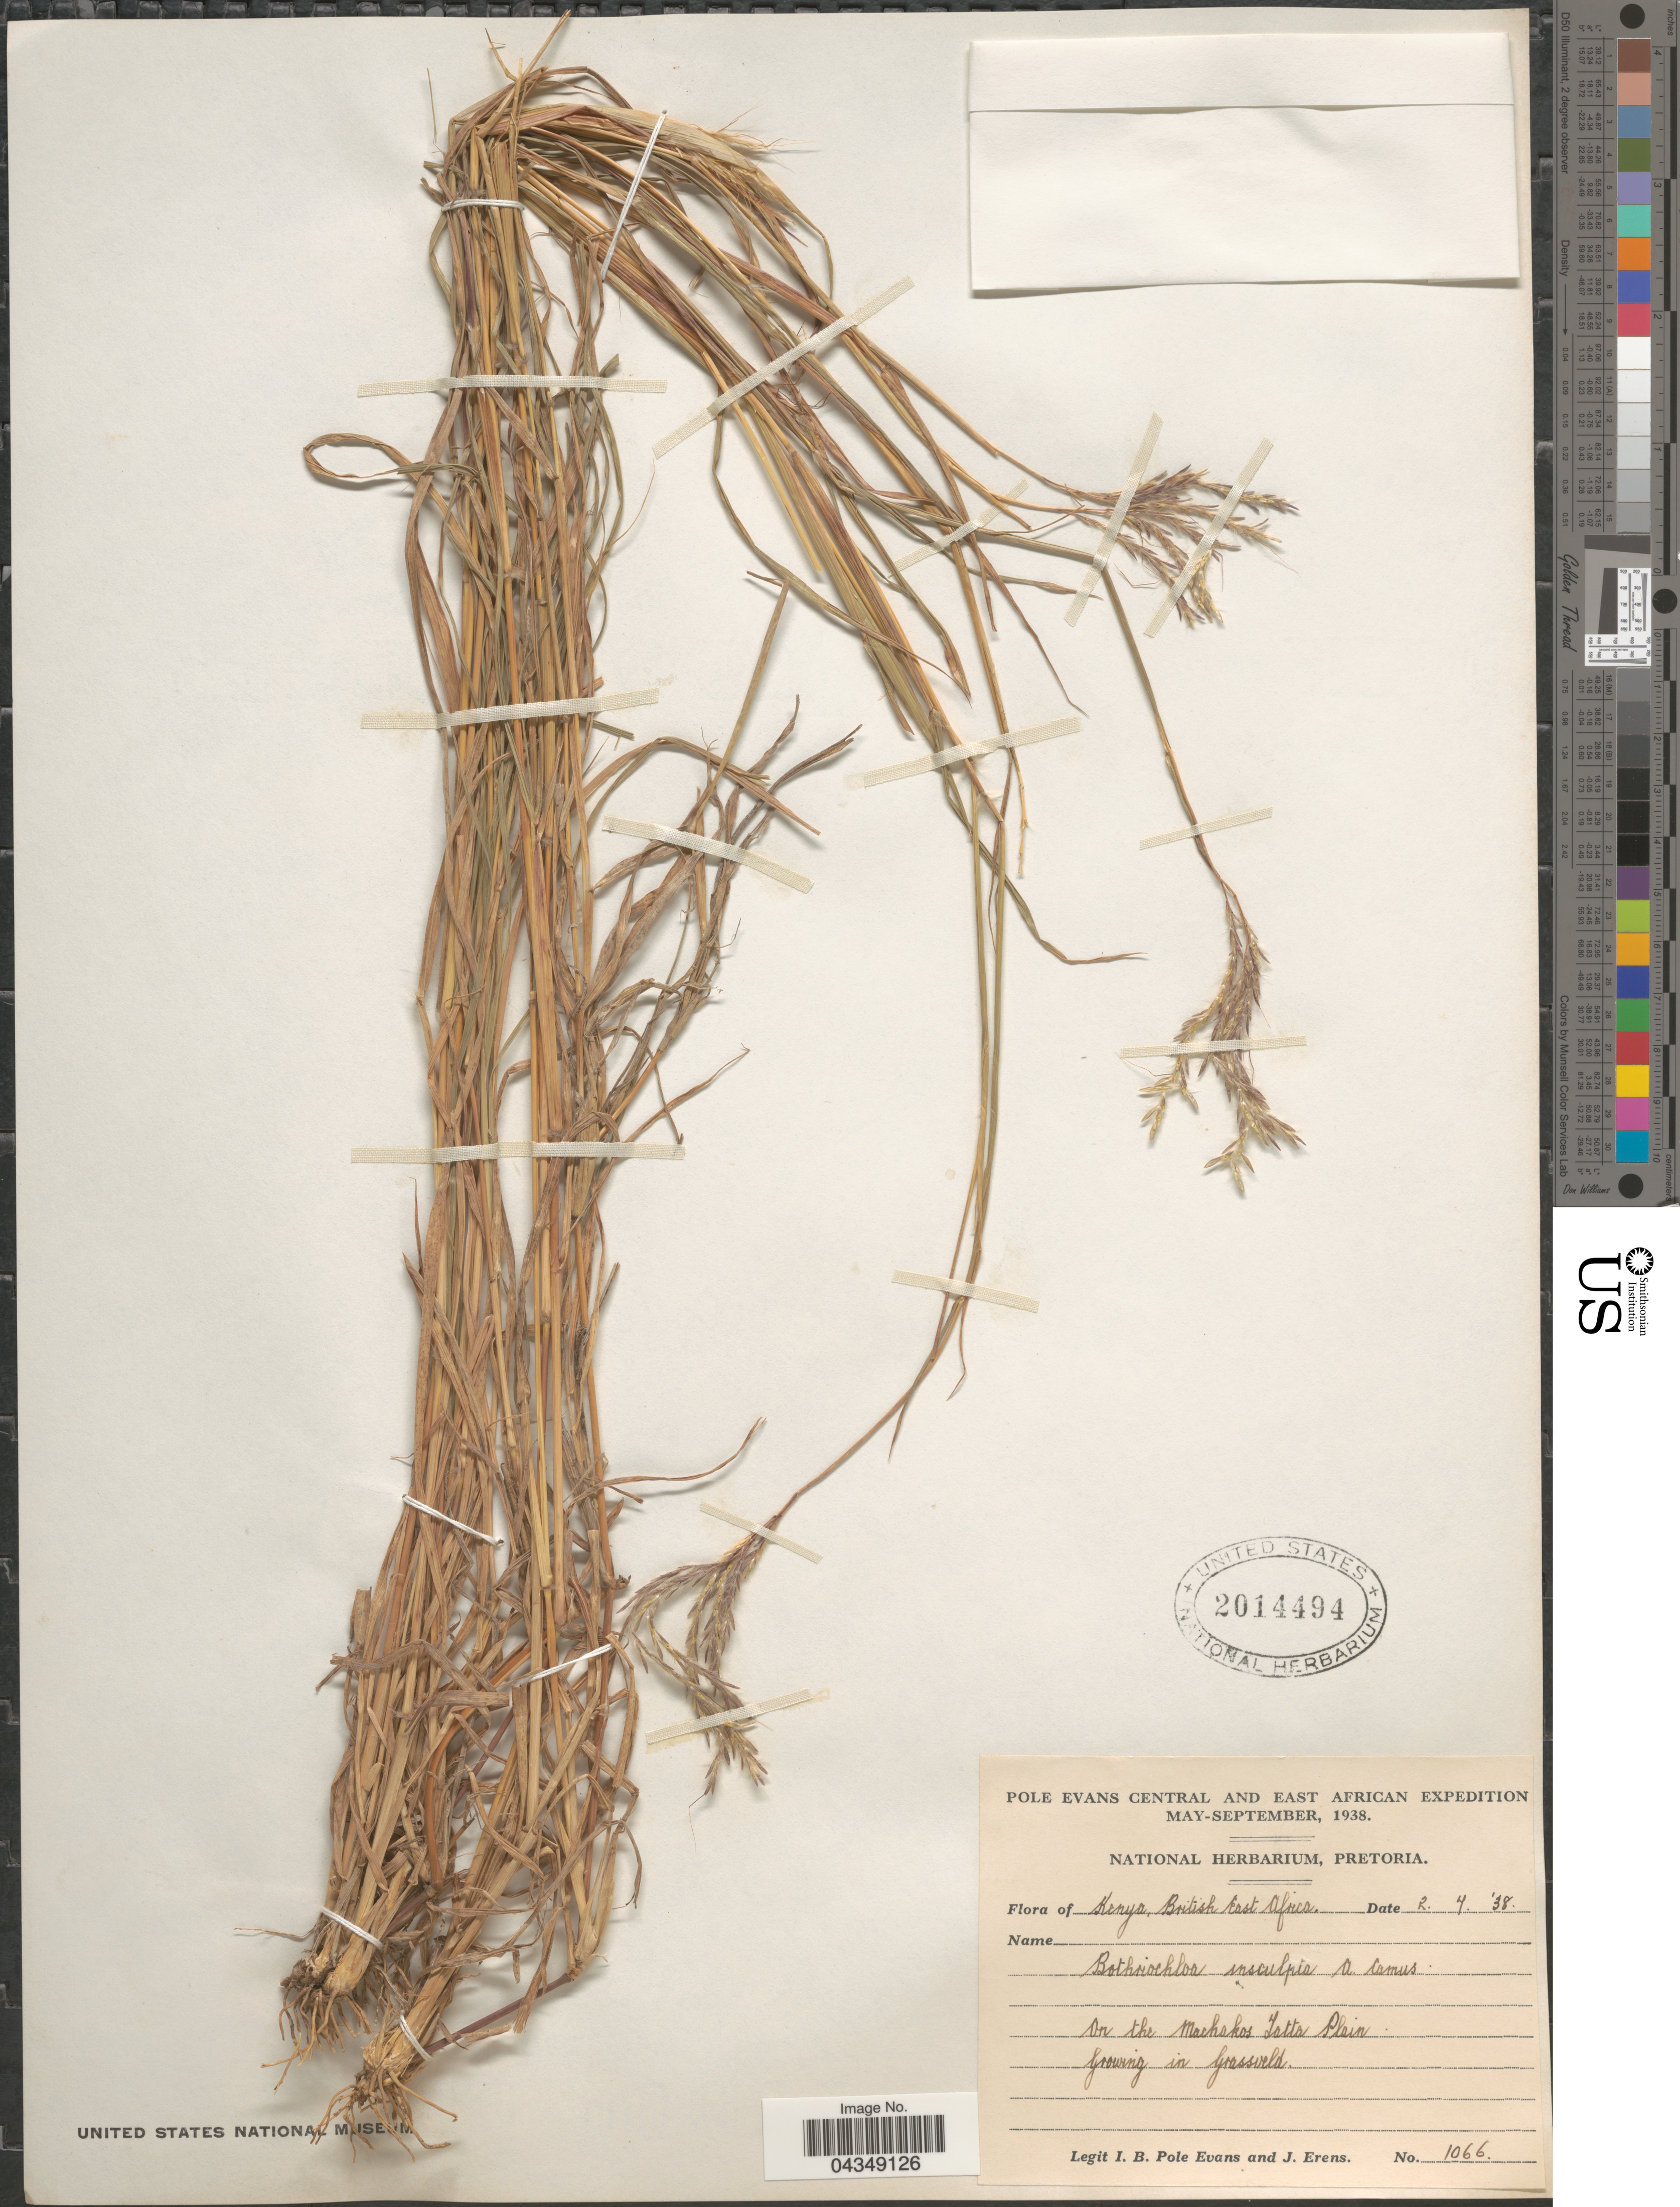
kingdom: Plantae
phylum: Tracheophyta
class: Liliopsida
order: Poales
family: Poaceae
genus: Bothriochloa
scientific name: Bothriochloa insculpta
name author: (Hochst. ex A. Rich.) A. Camus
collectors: I. B. Pole-Evans & J. Erens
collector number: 1066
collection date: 1938-04-02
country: Kenya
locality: Pole Evans Central and East African Expedition May-September, 1938. British East Africa. On the Machakos Iatta Plain.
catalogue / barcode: US 2014494